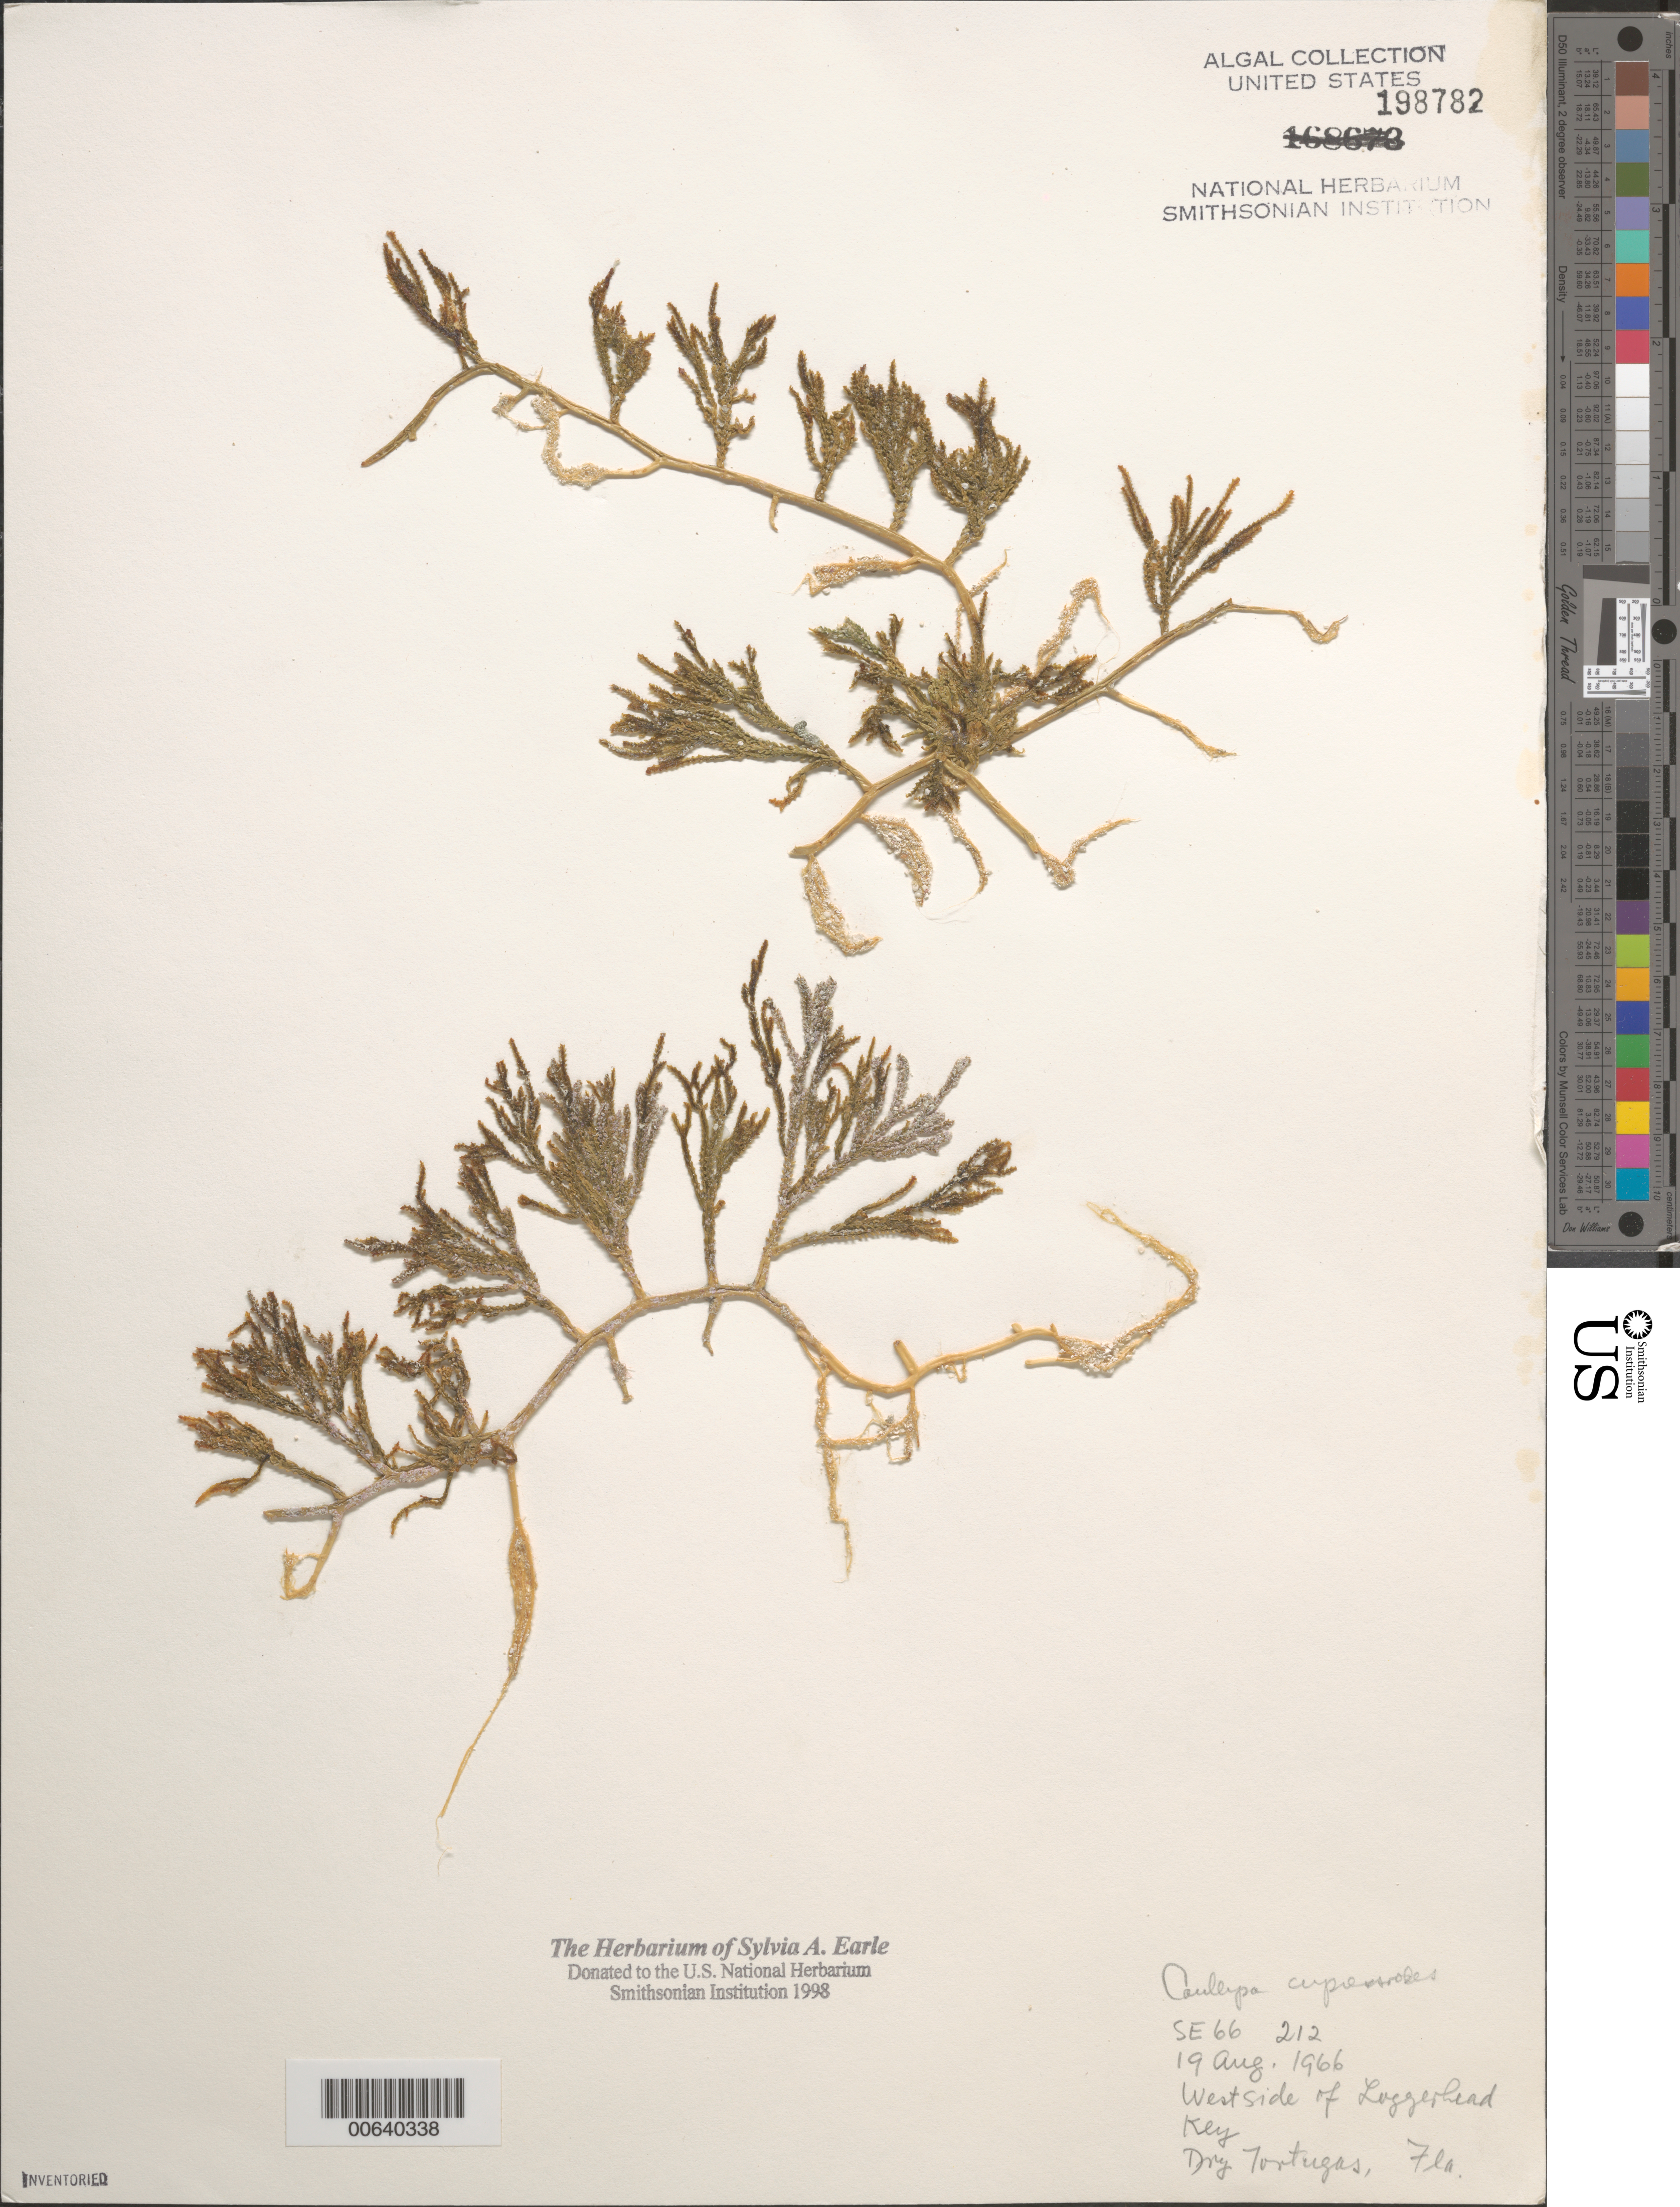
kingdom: Plantae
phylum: Chlorophyta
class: Ulvophyceae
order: Bryopsidales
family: Caulerpaceae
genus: Caulerpa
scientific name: Caulerpa cupressoides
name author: (Vahl) C. Agardh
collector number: SE 66212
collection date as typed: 19 Aug 1966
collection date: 1966-08-19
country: United States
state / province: Florida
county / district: Monroe County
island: Loggerhead Key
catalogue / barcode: US 198782